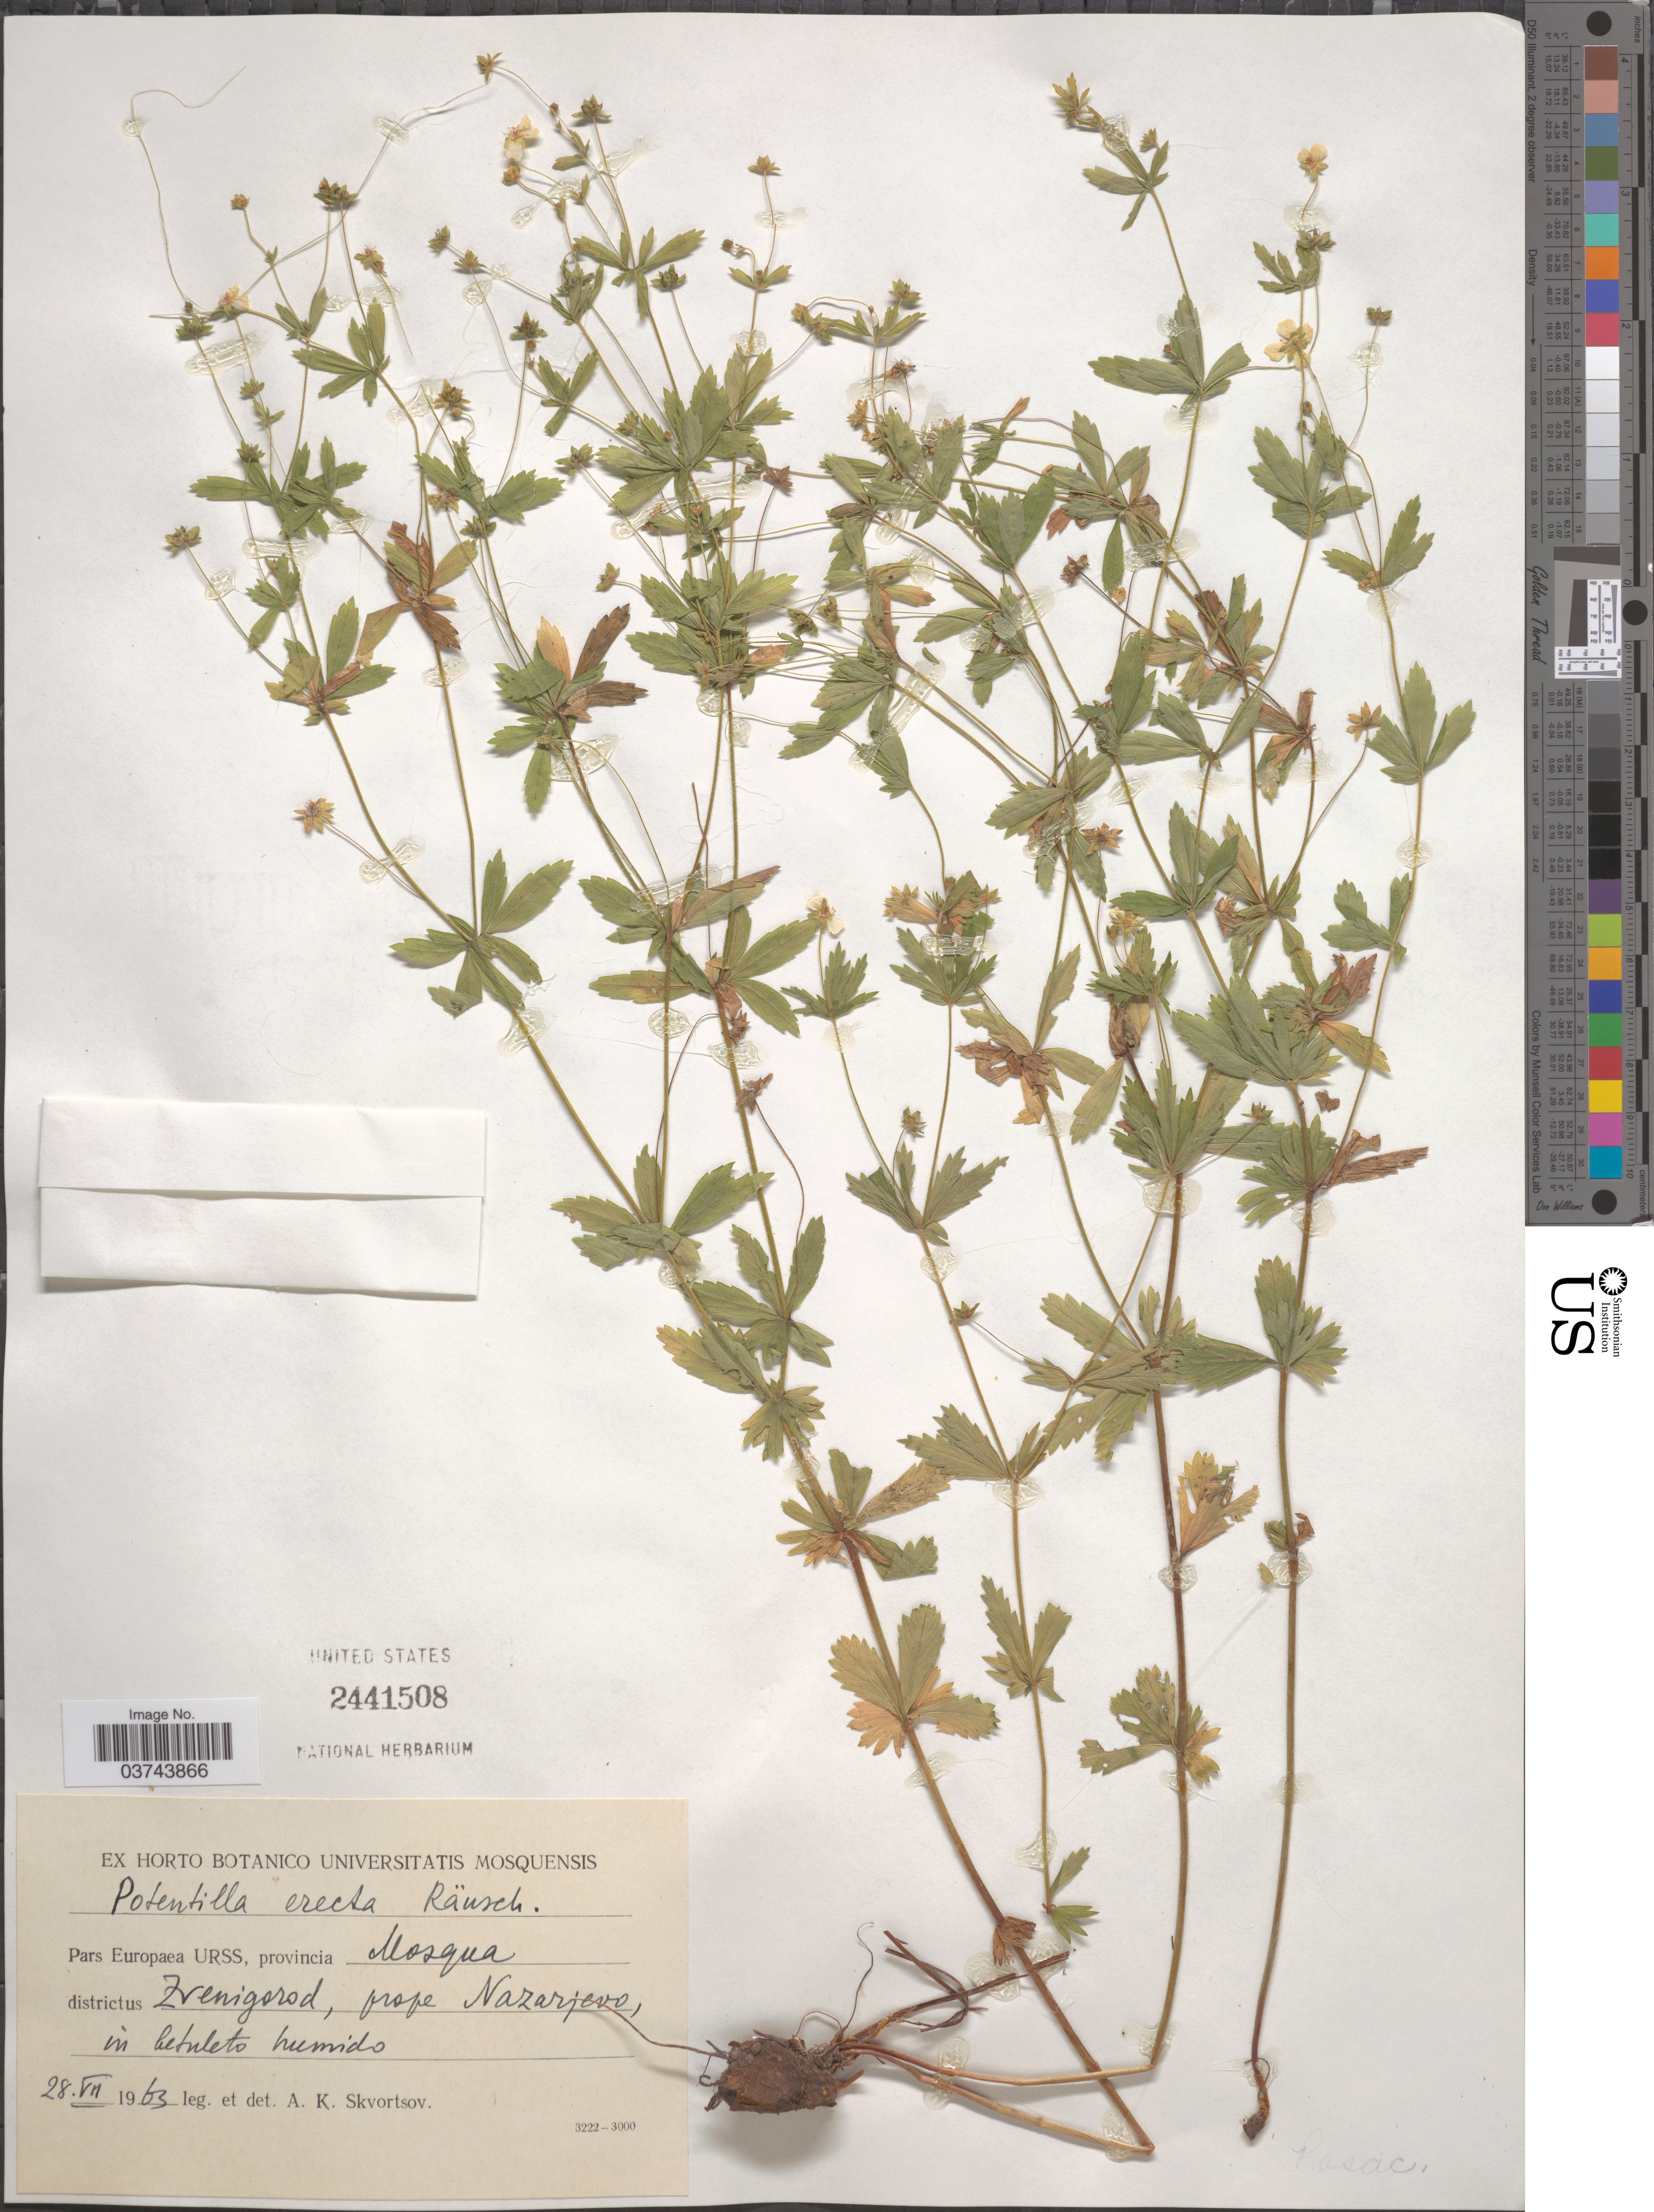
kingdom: Plantae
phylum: Tracheophyta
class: Magnoliopsida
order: Rosales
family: Rosaceae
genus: Potentilla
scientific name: Potentilla recta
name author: L.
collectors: A. K. Skvortsov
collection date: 1963-07-28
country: Russian Federation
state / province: Moscow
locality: Pars Europaea URSS, provincia Mosqua districtus Zvenigorod, prope Nazarjevo, in betuleto humido.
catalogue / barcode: US 2441508